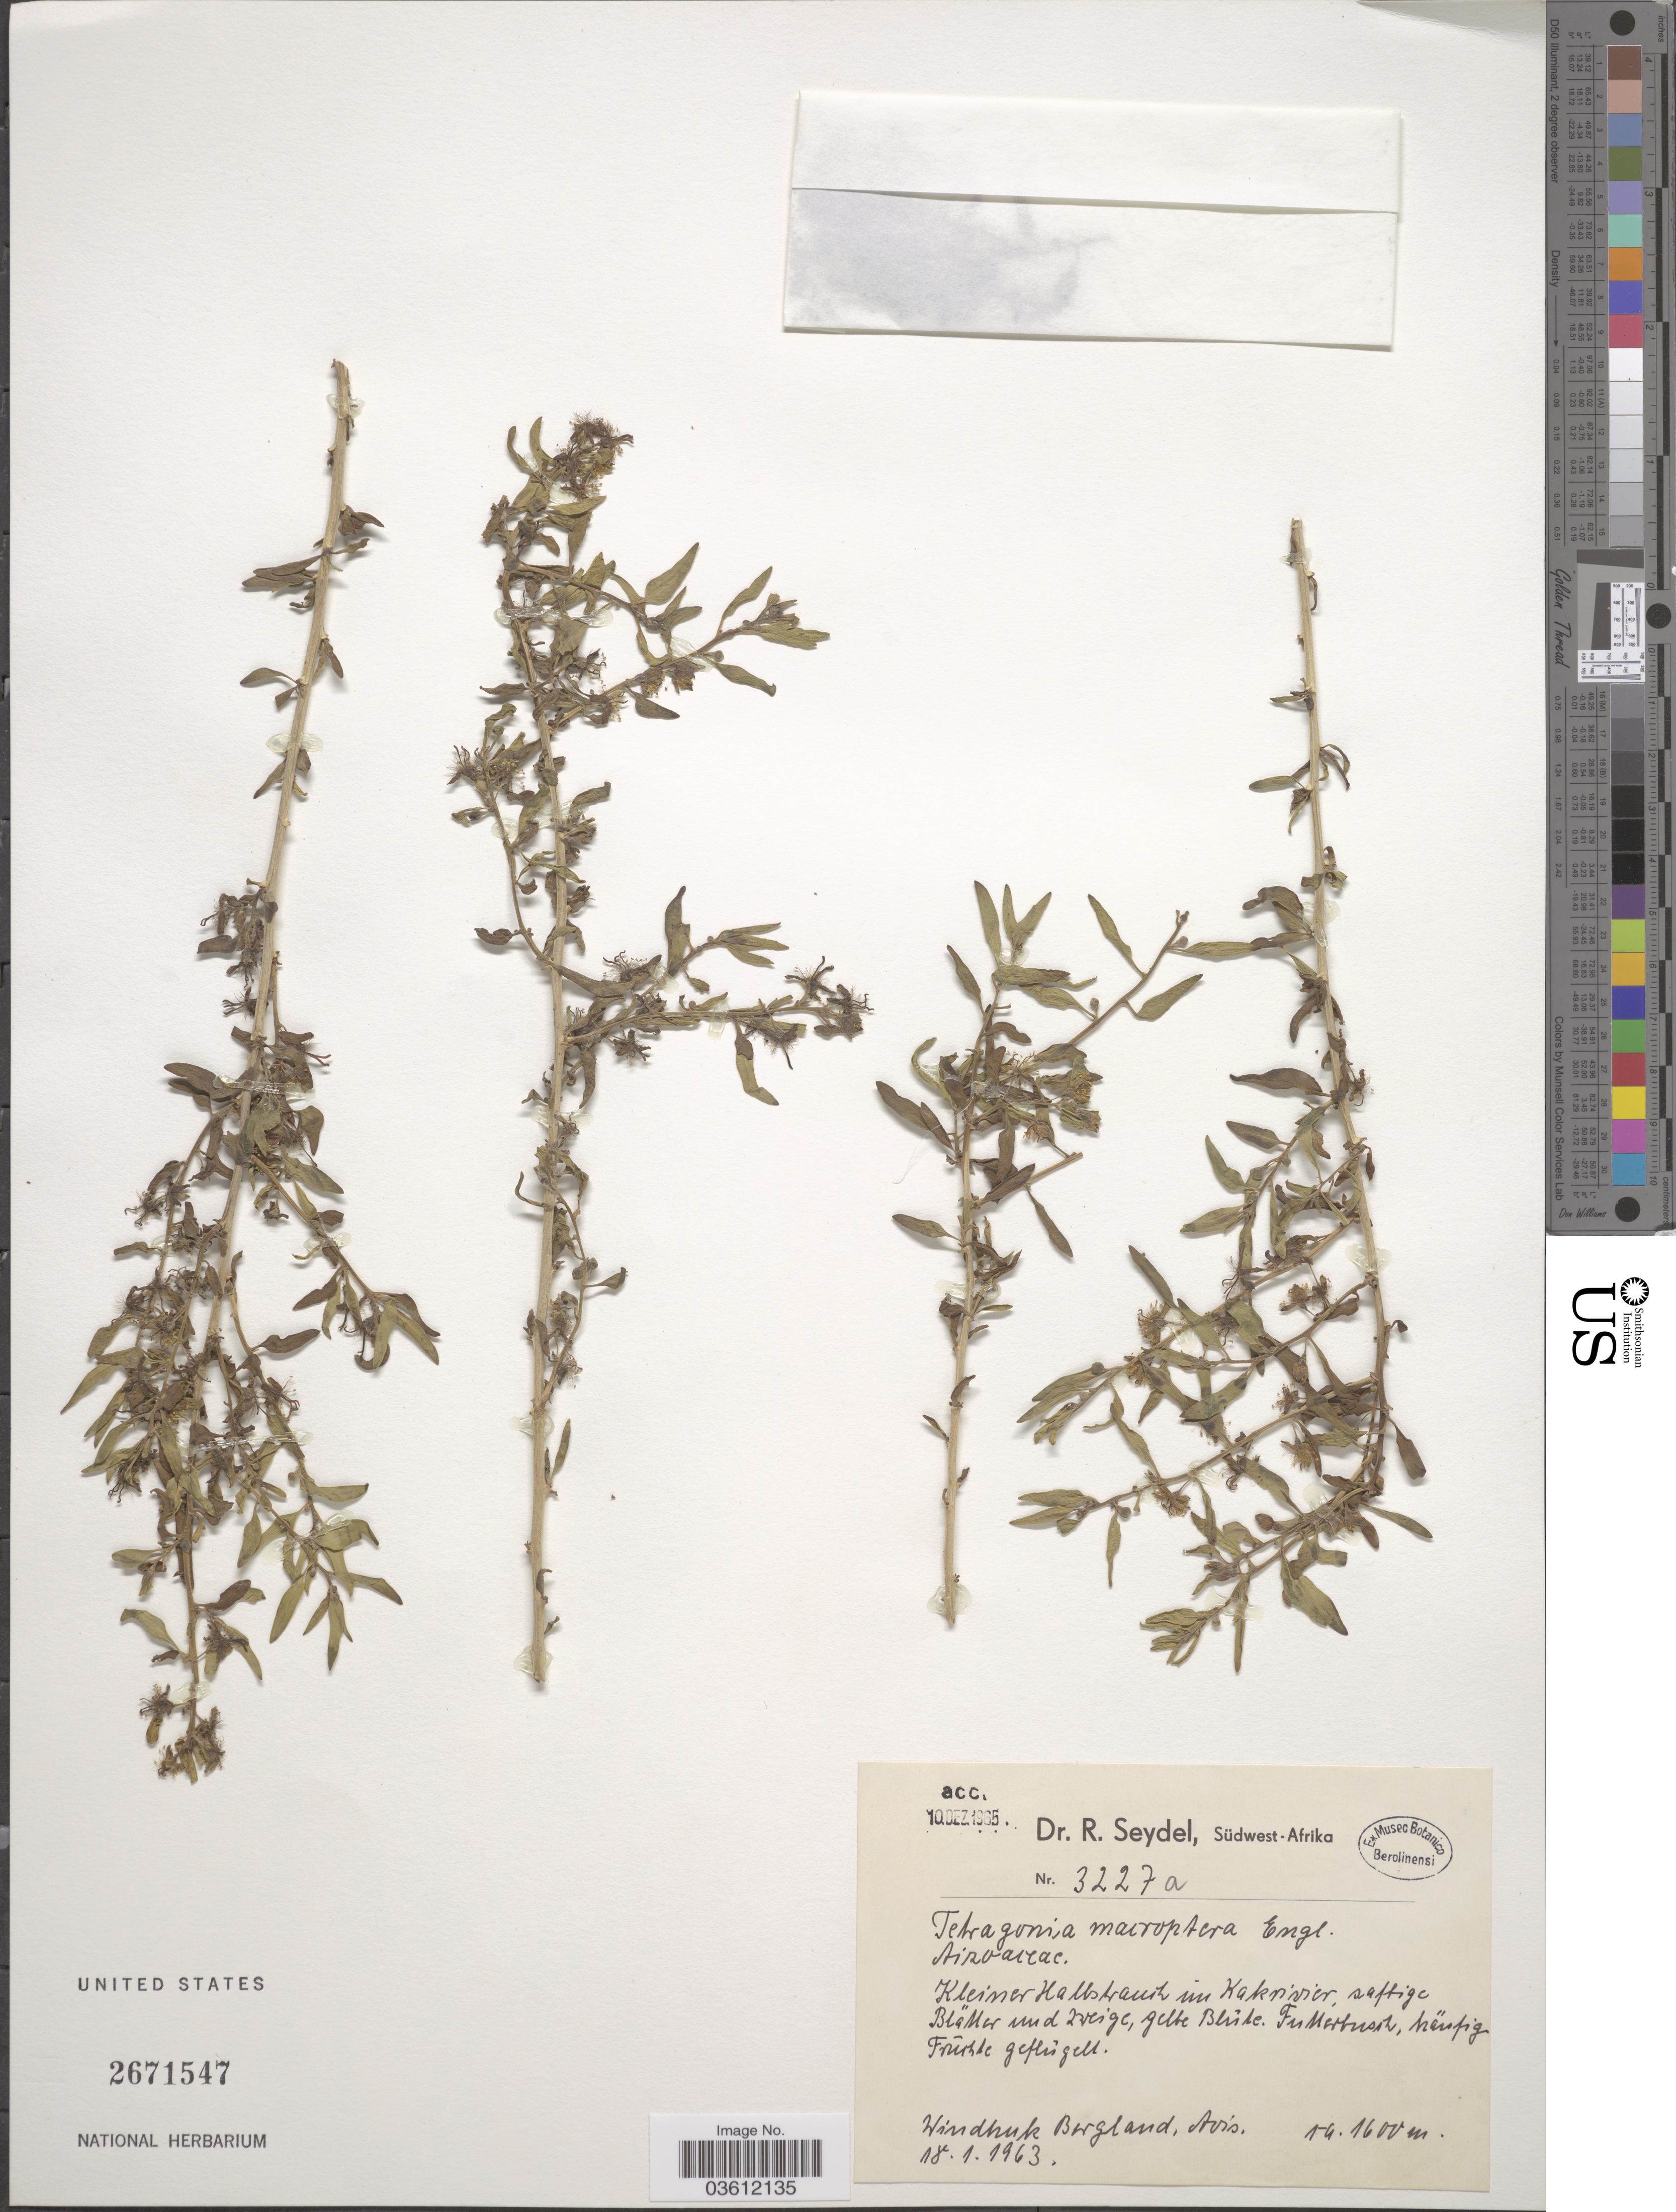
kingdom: Plantae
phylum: Tracheophyta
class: Magnoliopsida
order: Caryophyllales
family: Aizoaceae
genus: Tetragonia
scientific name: Tetragonia macroptera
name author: Pax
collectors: R. Seydel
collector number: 3227a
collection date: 1963-01-18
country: Namibia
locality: Südwest-Afrika. Windhuk Bergland, Avis.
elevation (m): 1600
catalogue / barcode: US 2671547